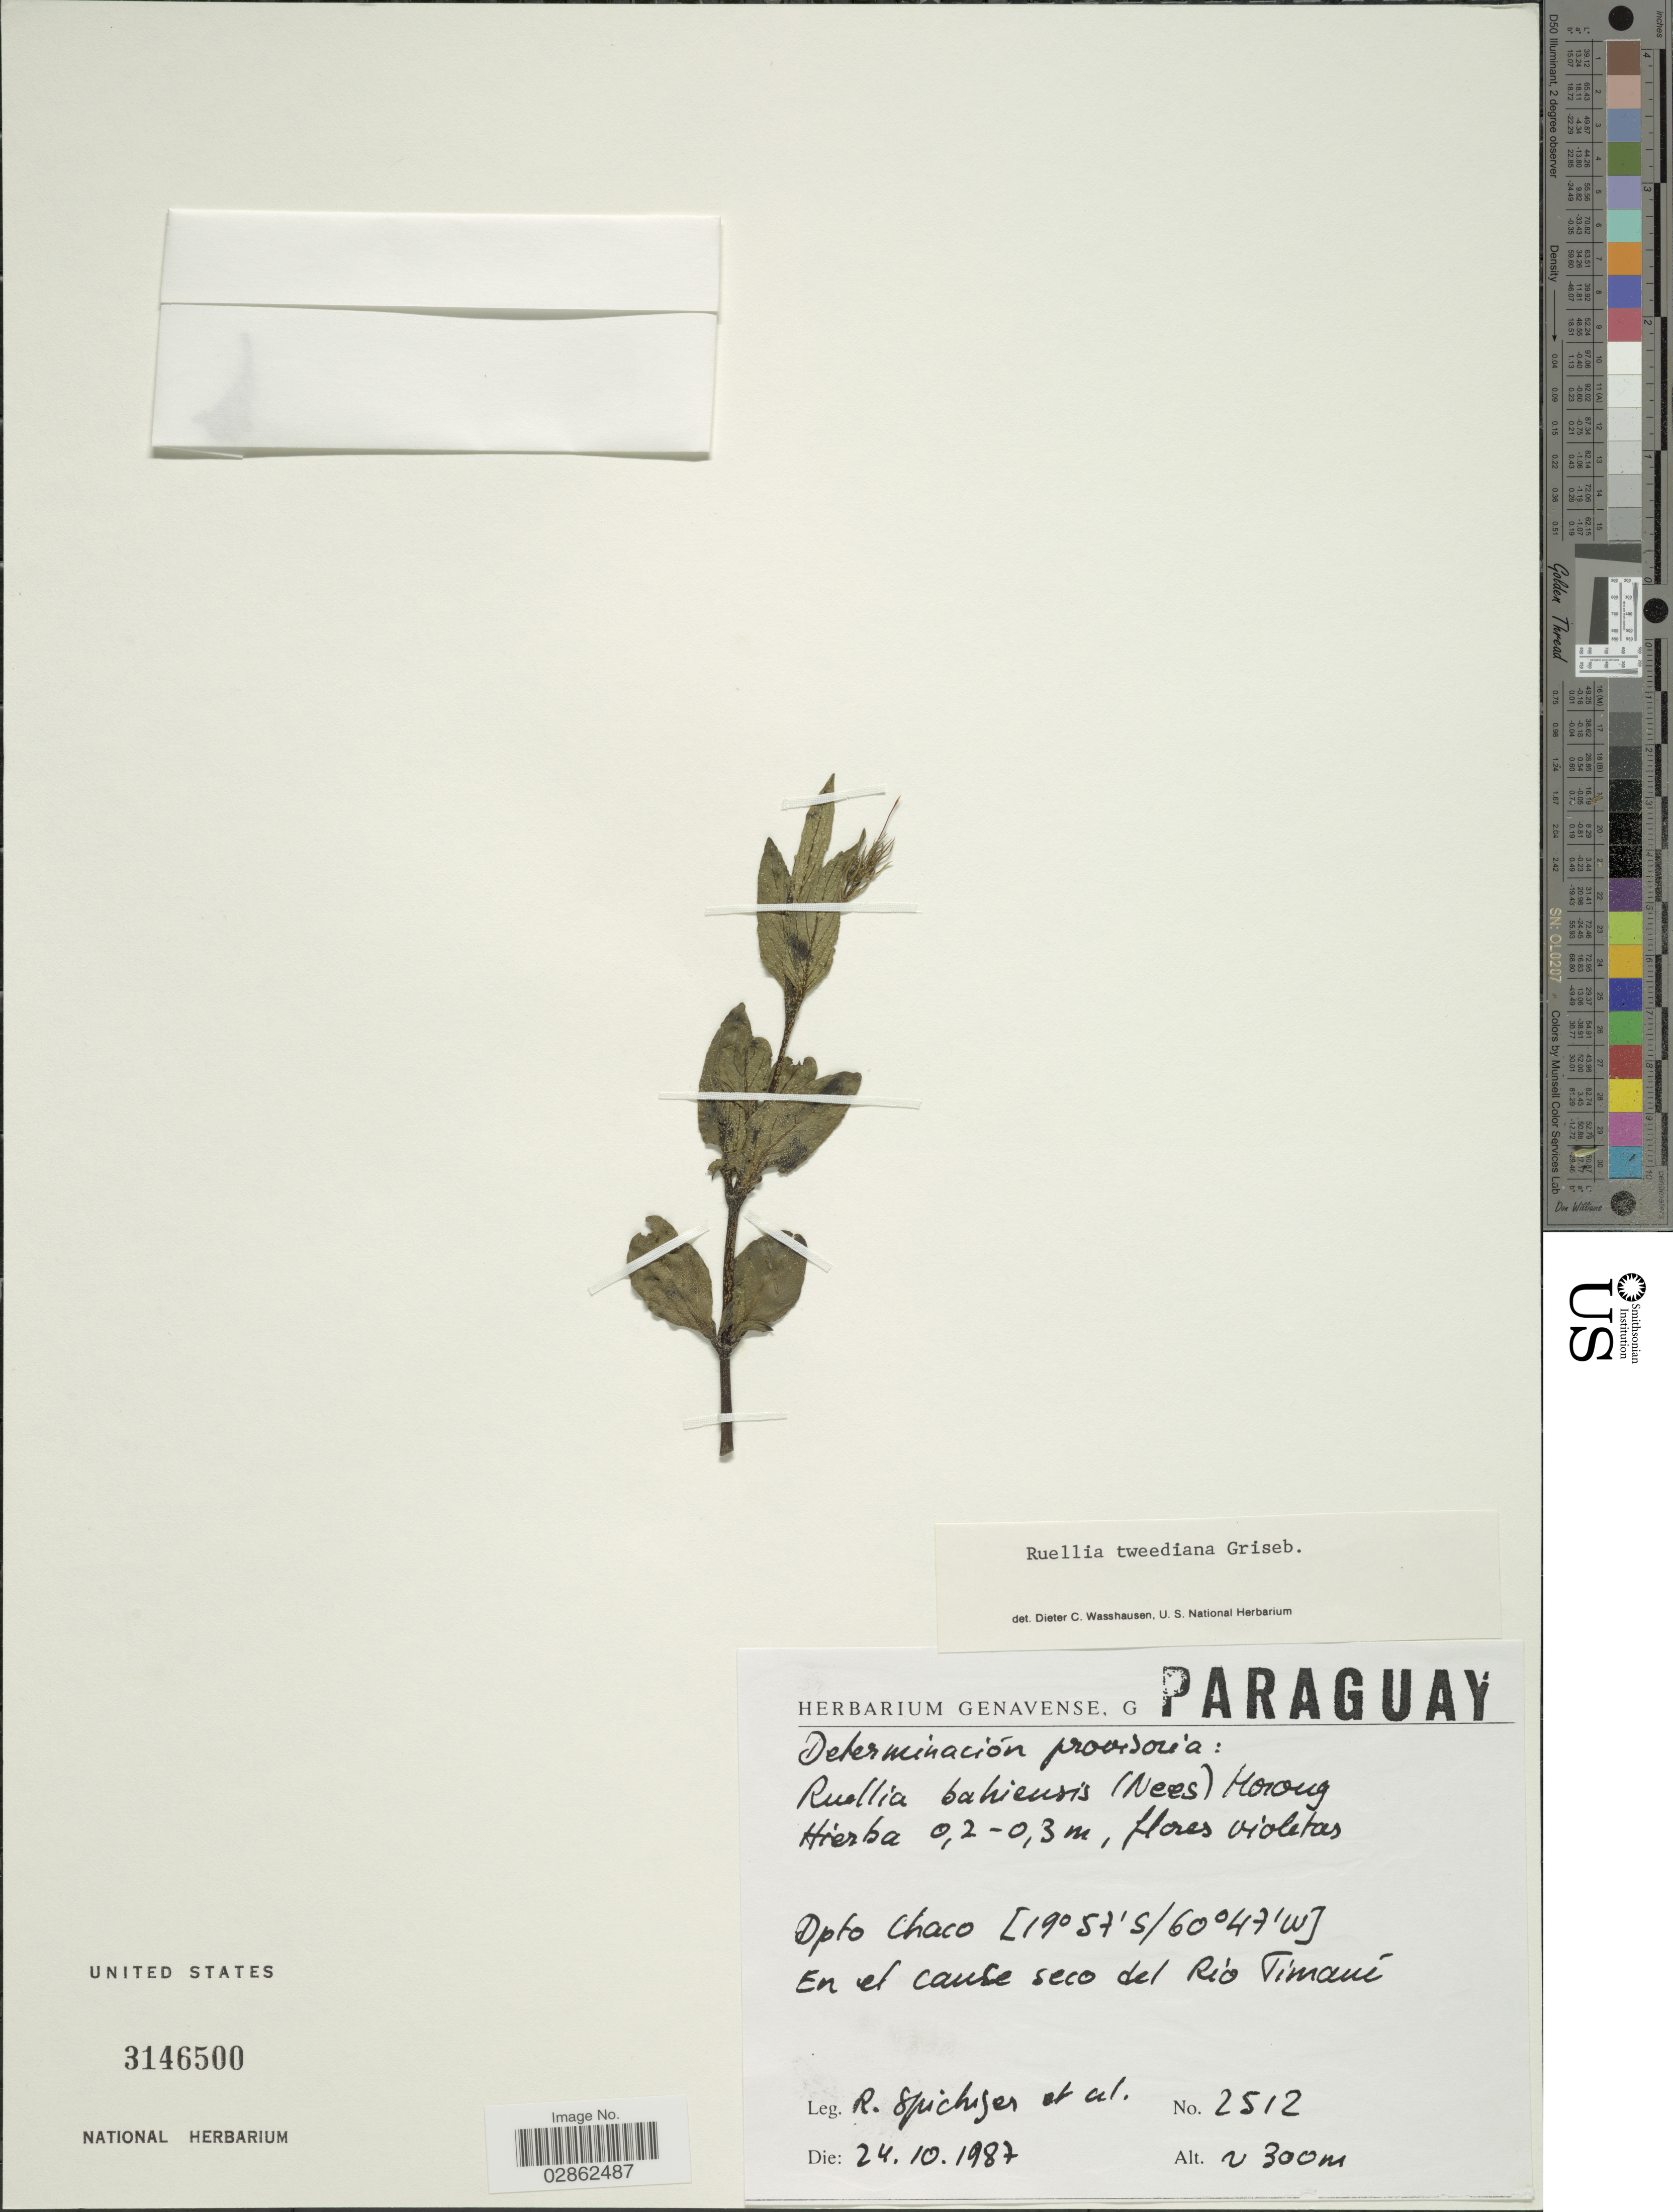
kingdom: Plantae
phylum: Tracheophyta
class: Magnoliopsida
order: Lamiales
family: Acanthaceae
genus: Ruellia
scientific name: Ruellia tweediana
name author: Griseb.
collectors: R. Spichiger & et al.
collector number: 2512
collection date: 1987-10-24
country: Argentina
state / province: Chaco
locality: Dpto Chaco. En el cause seco del Río Timaní.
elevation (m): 300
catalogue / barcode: US 3146500